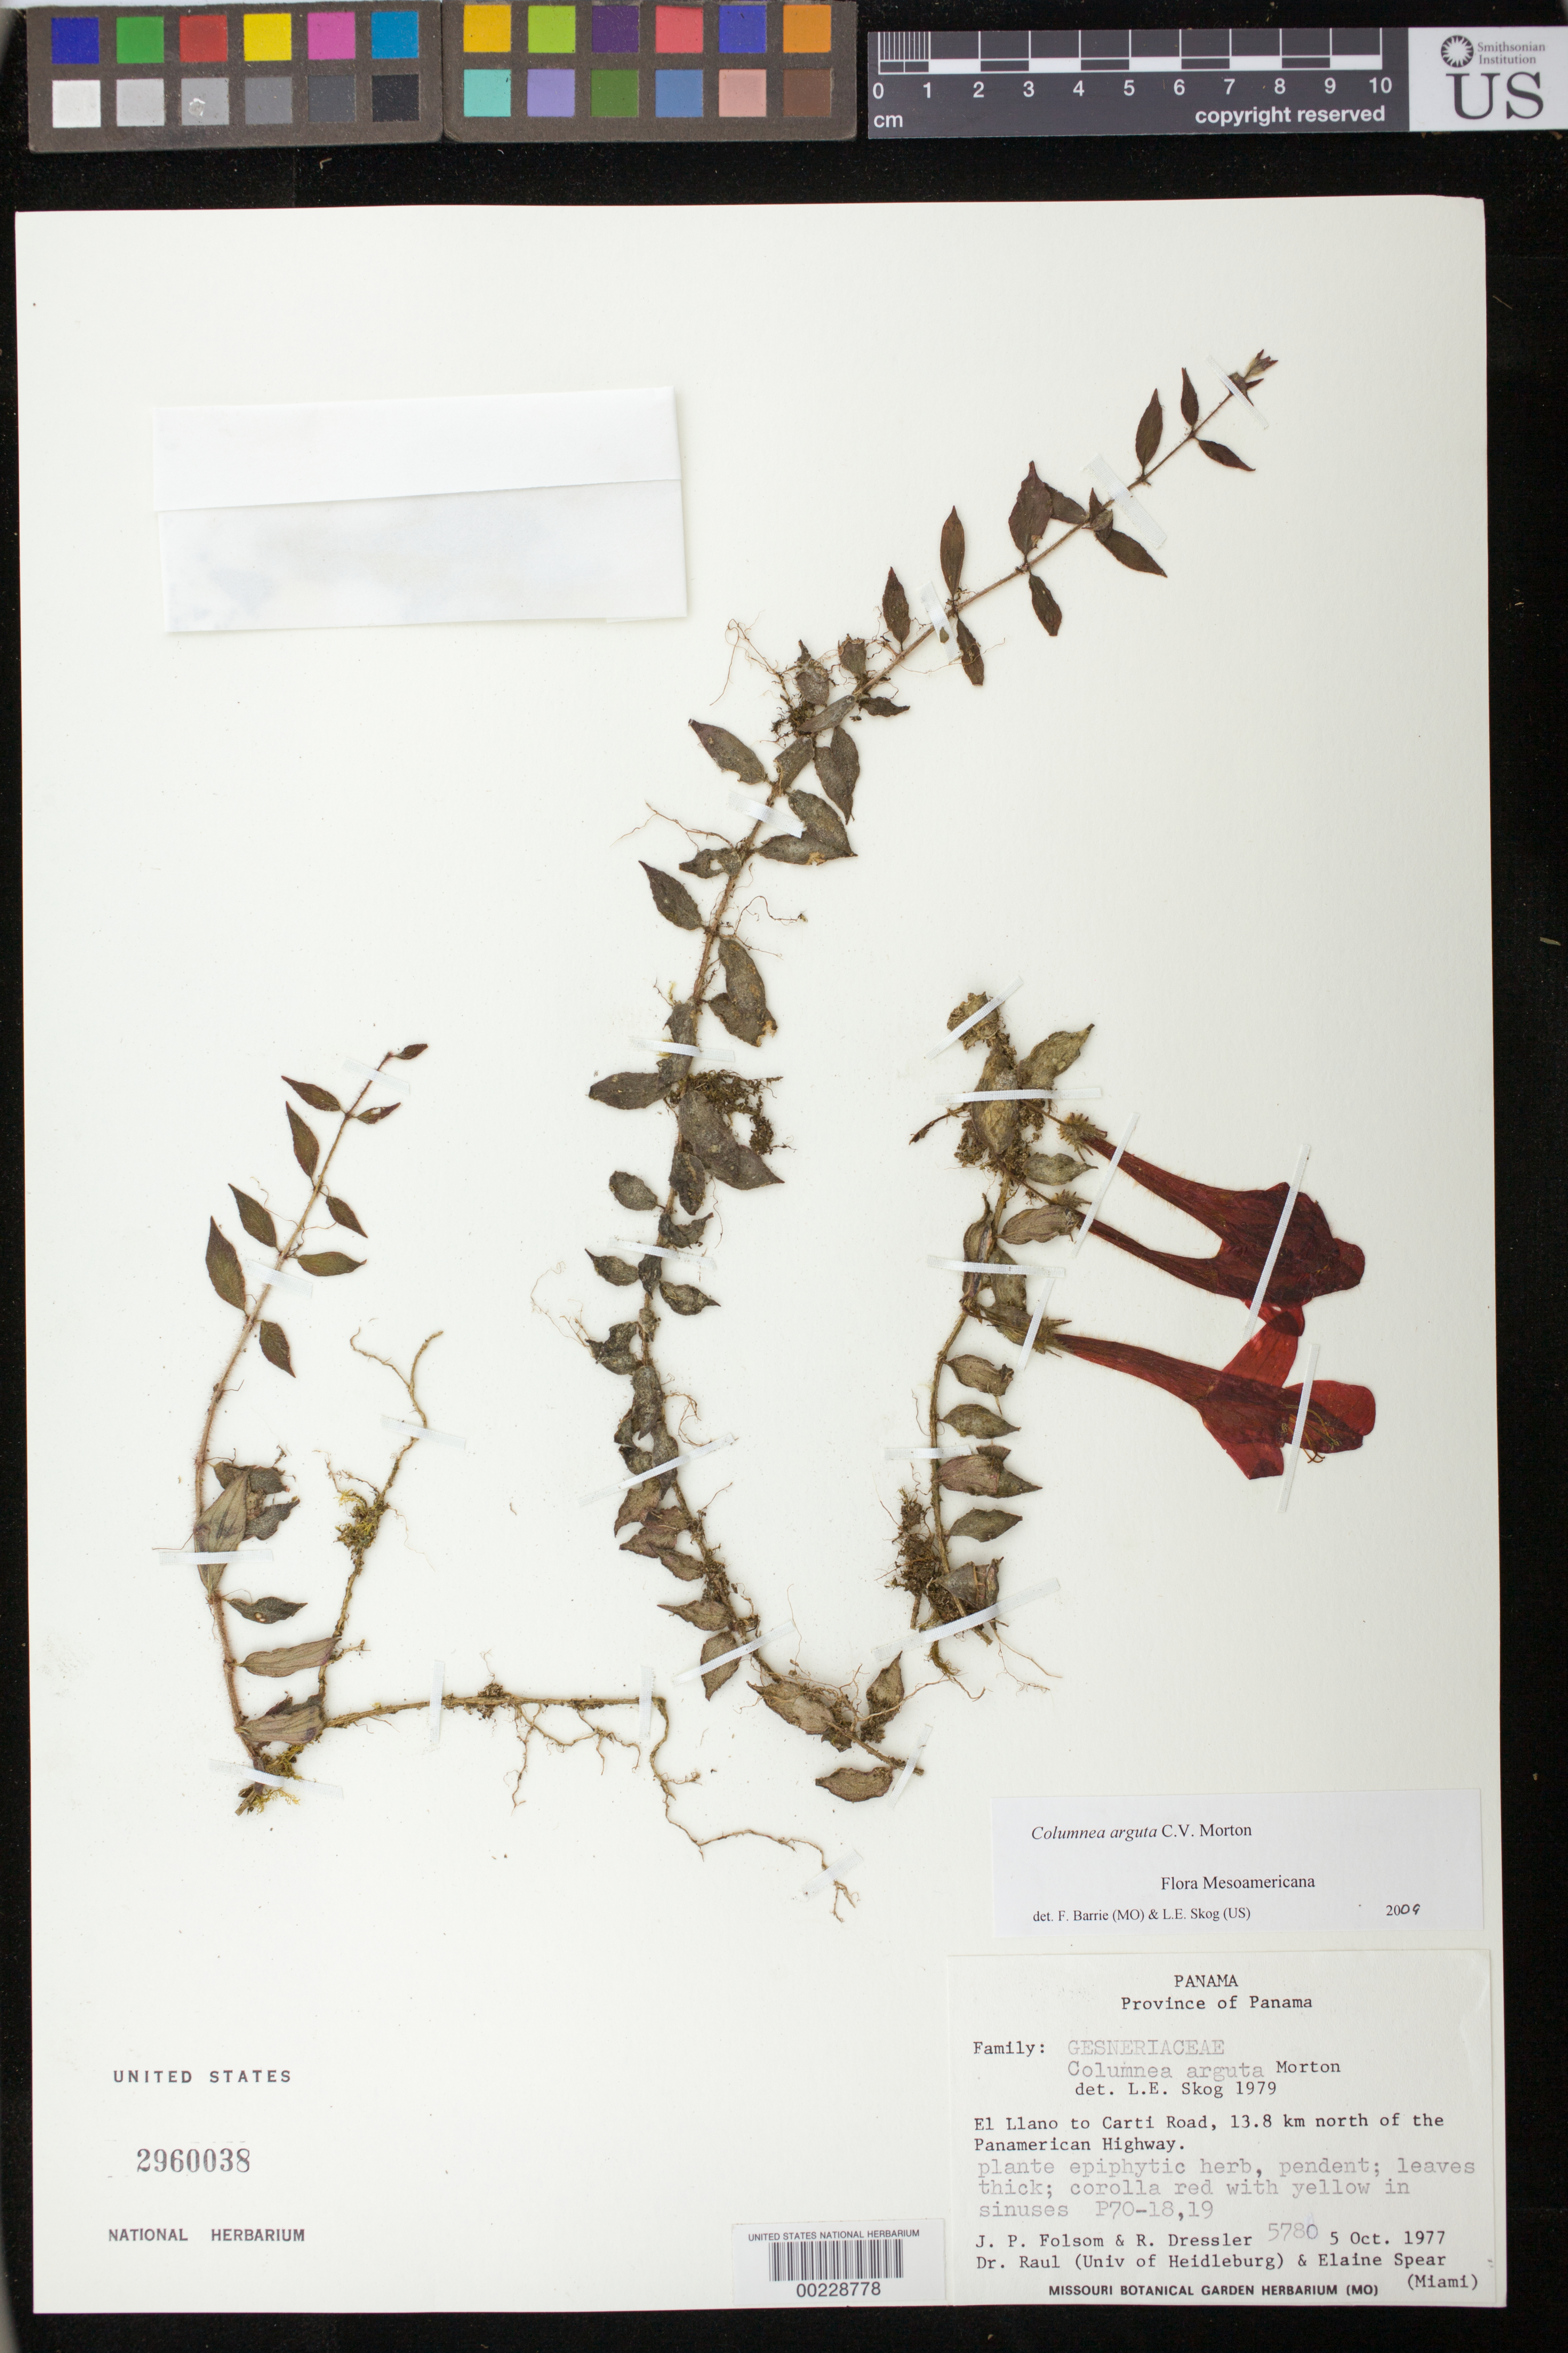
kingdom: Plantae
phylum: Tracheophyta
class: Magnoliopsida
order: Lamiales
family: Gesneriaceae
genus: Columnea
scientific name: Columnea arguta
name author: C.V. Morton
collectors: J. P. Folsom, R. Dressler, D. Raul & E. Spear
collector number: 5780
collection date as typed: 05 Oct 1977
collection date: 1977-10-05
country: Panama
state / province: Panamá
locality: El Llano to Carti road, 13.8 km N of the Panamerican highway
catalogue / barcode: US 2960038